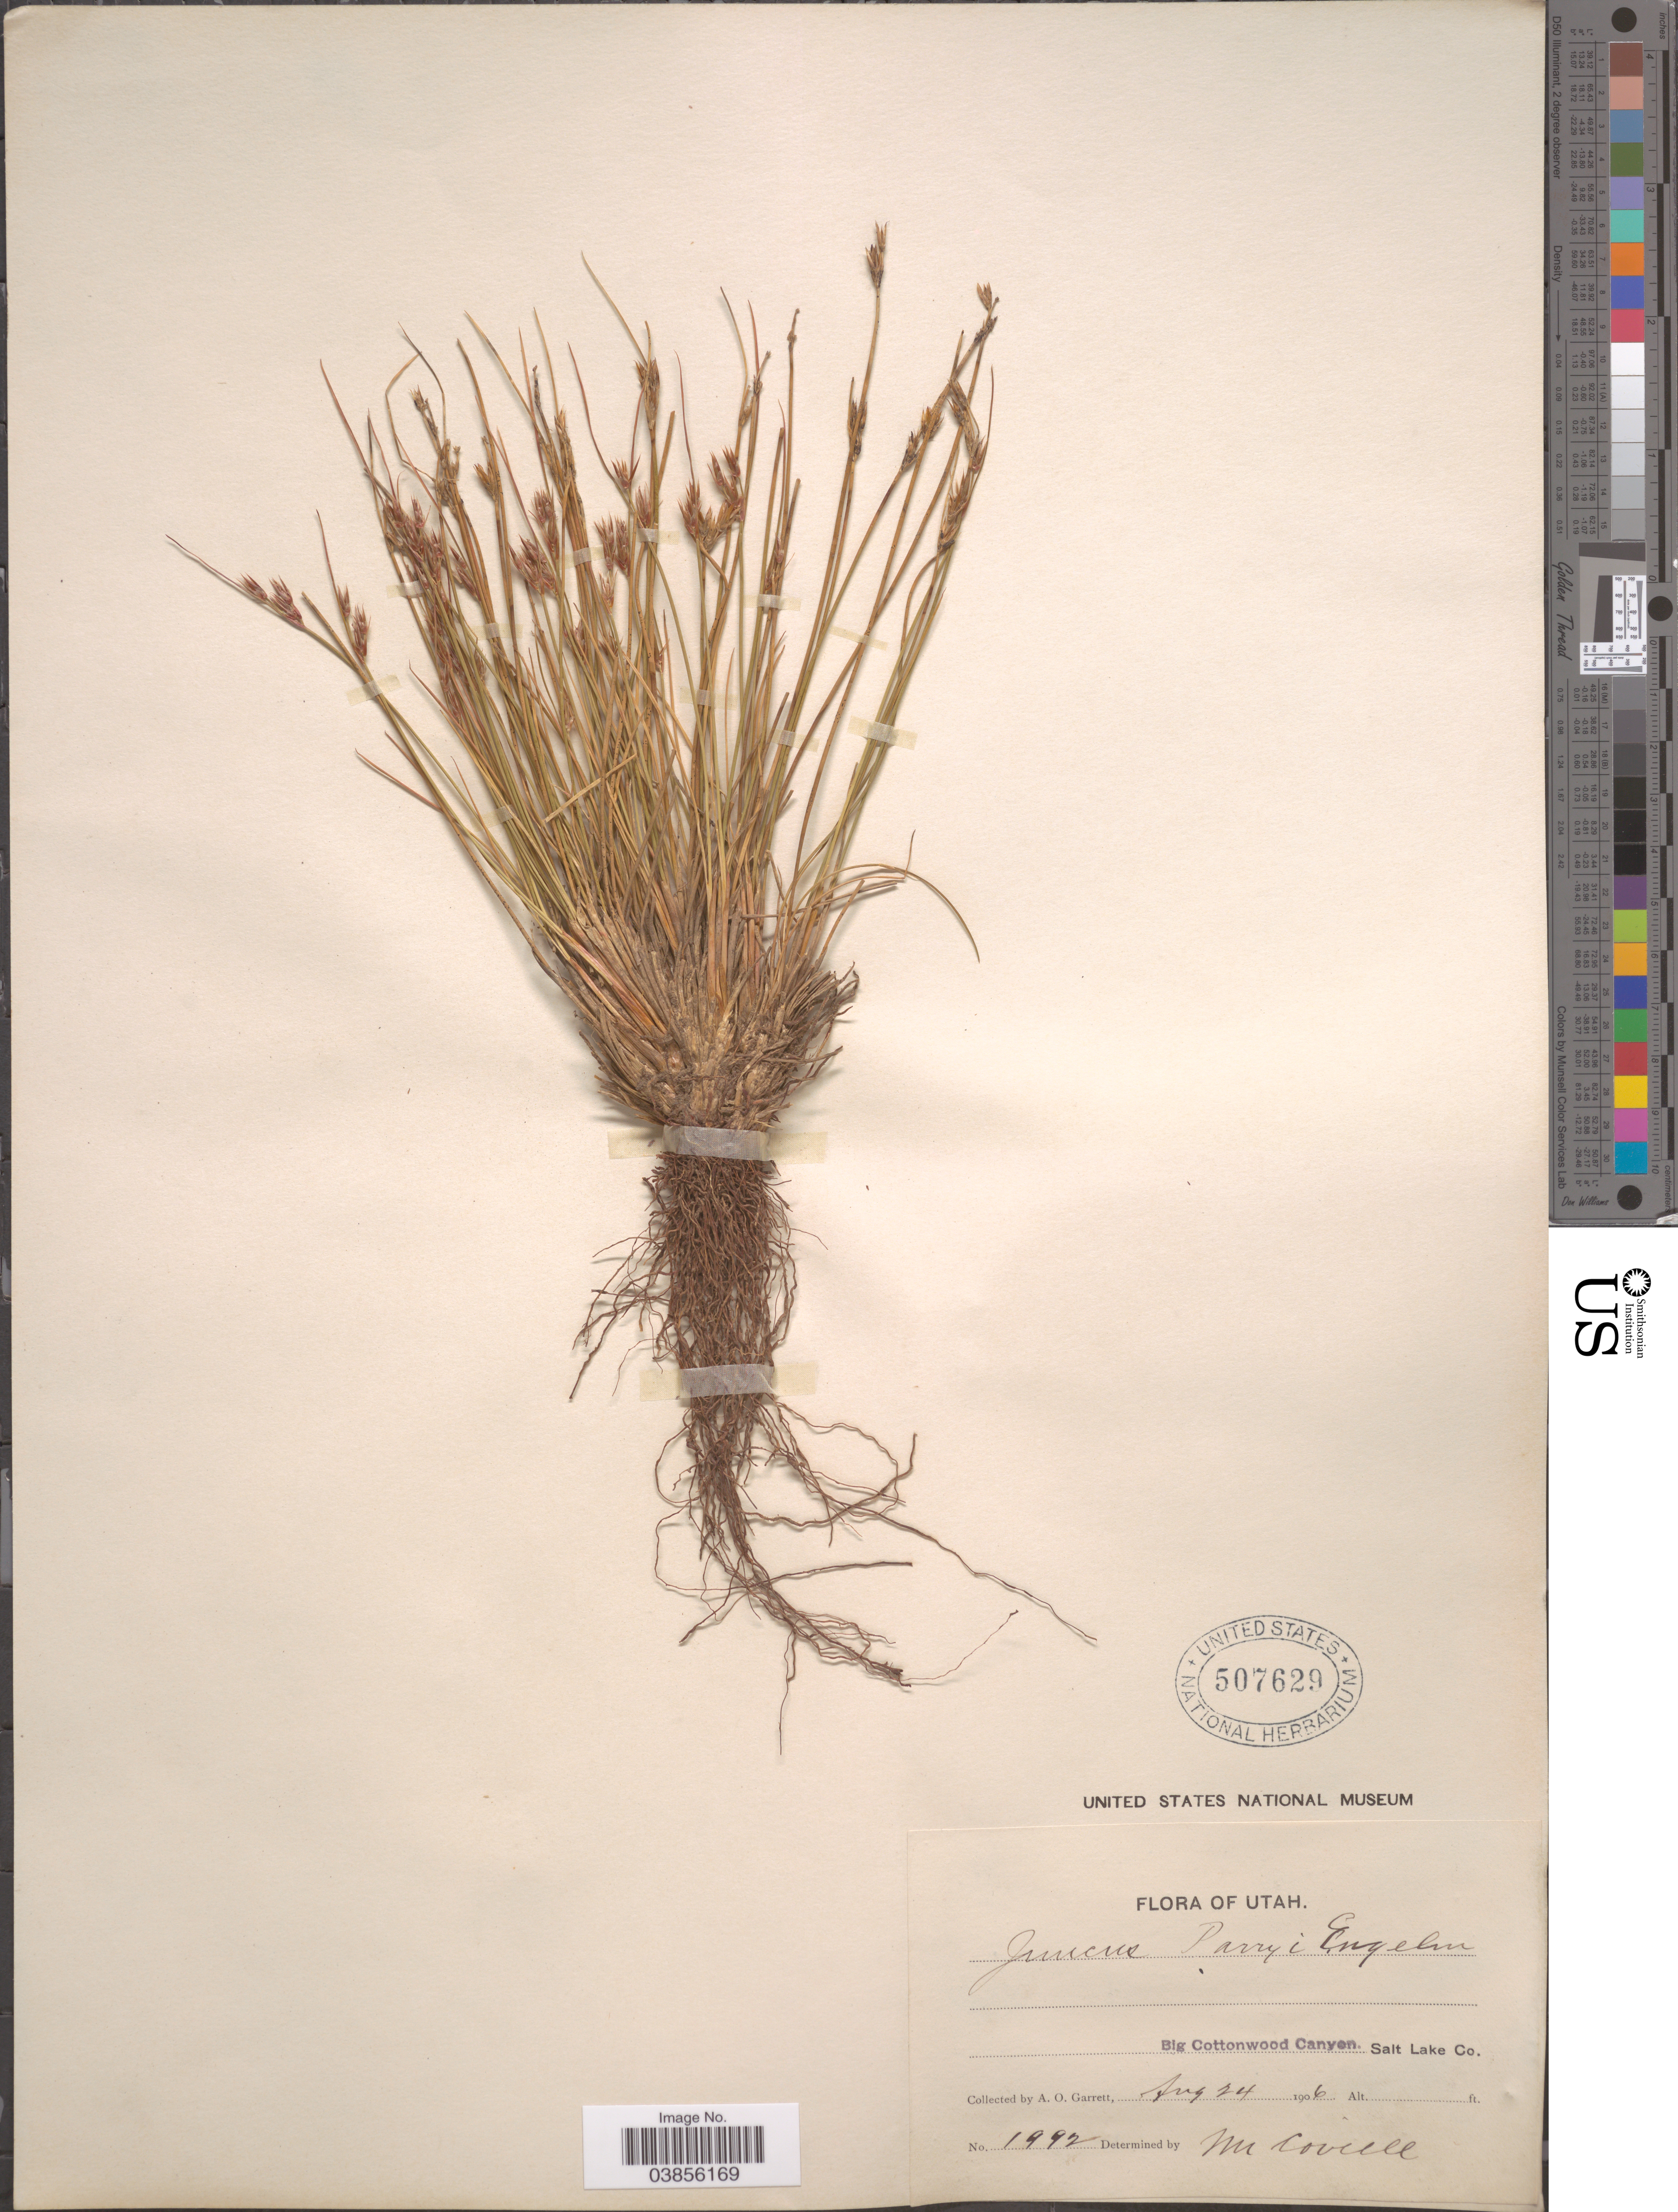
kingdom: Plantae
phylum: Tracheophyta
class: Liliopsida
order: Poales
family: Juncaceae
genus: Juncus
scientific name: Juncus parryi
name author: Engelm.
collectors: A. O. Garrett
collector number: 1992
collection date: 1906-08-24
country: United States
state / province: Utah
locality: Big Cottonwood Canyon. Salt Lake Co.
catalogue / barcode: US 507629